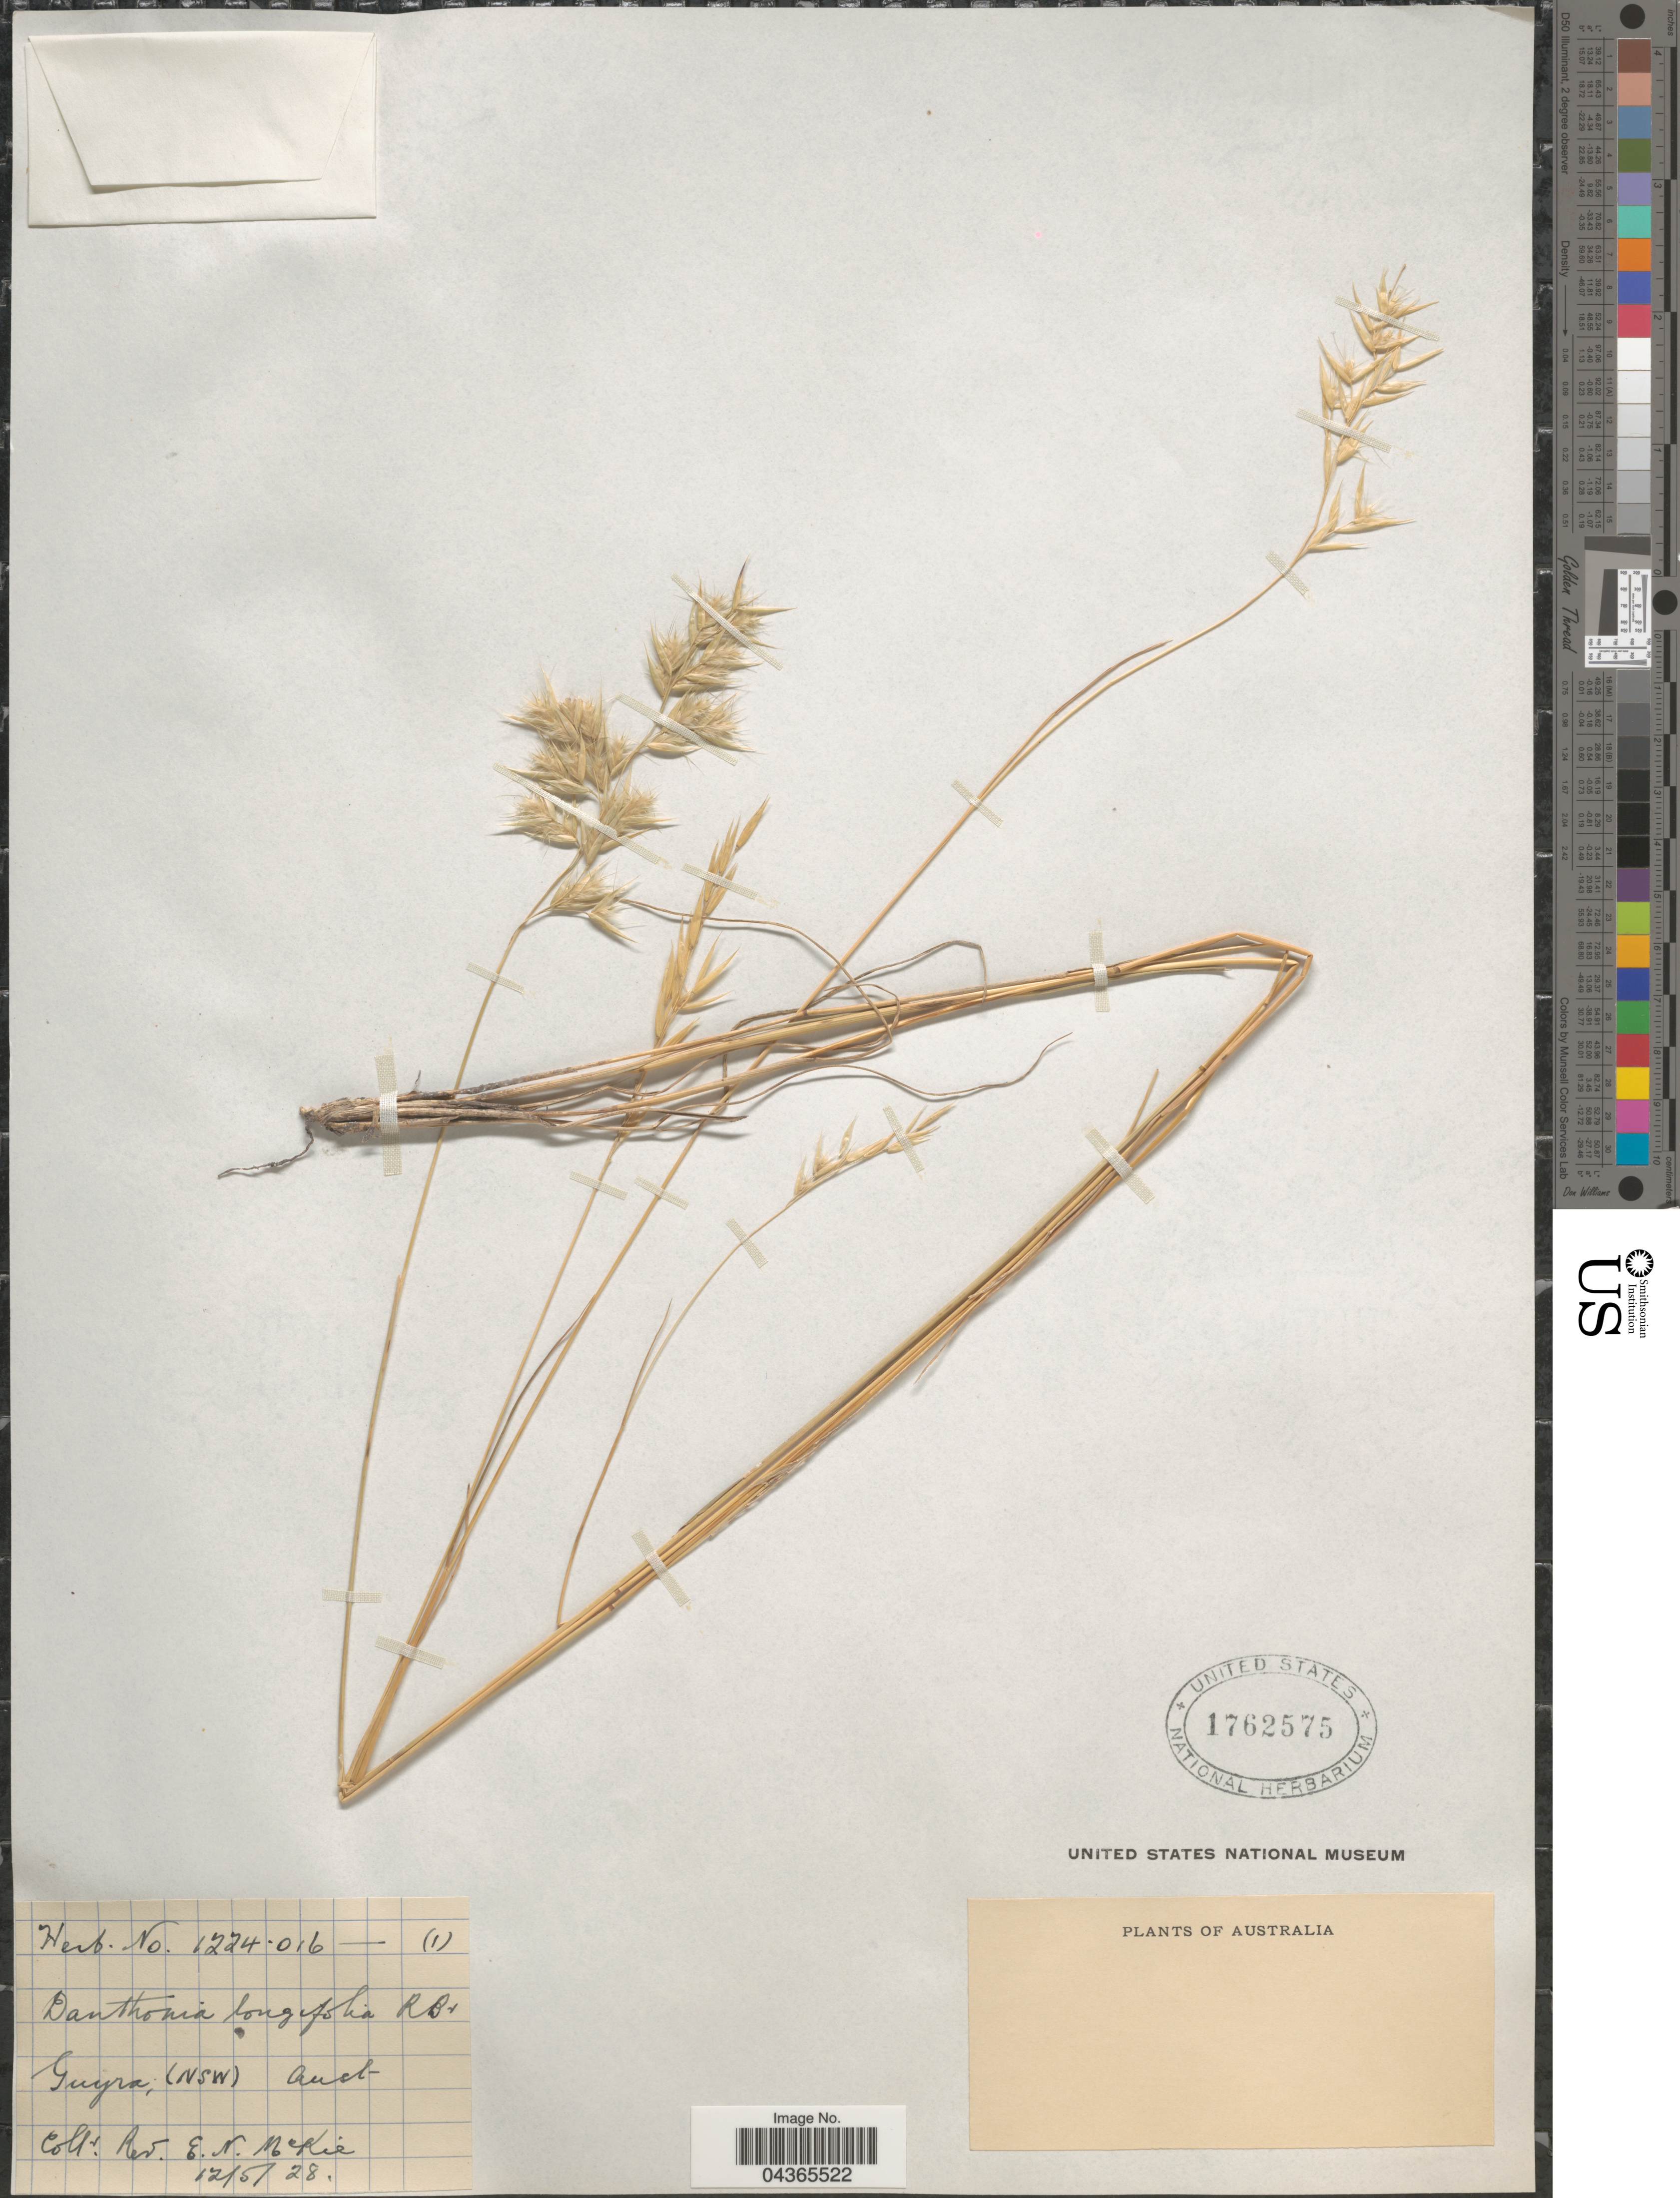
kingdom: Plantae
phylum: Tracheophyta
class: Liliopsida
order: Poales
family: Poaceae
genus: Rytidosperma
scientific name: Rytidosperma longifolium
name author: (R. Br.) Connor & Edgar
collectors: E. McKie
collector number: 1224.016-(1)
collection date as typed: Transcribed d/m/y: 12/5/28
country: Australia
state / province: New South Wales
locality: Guyra.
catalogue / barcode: US 1762575